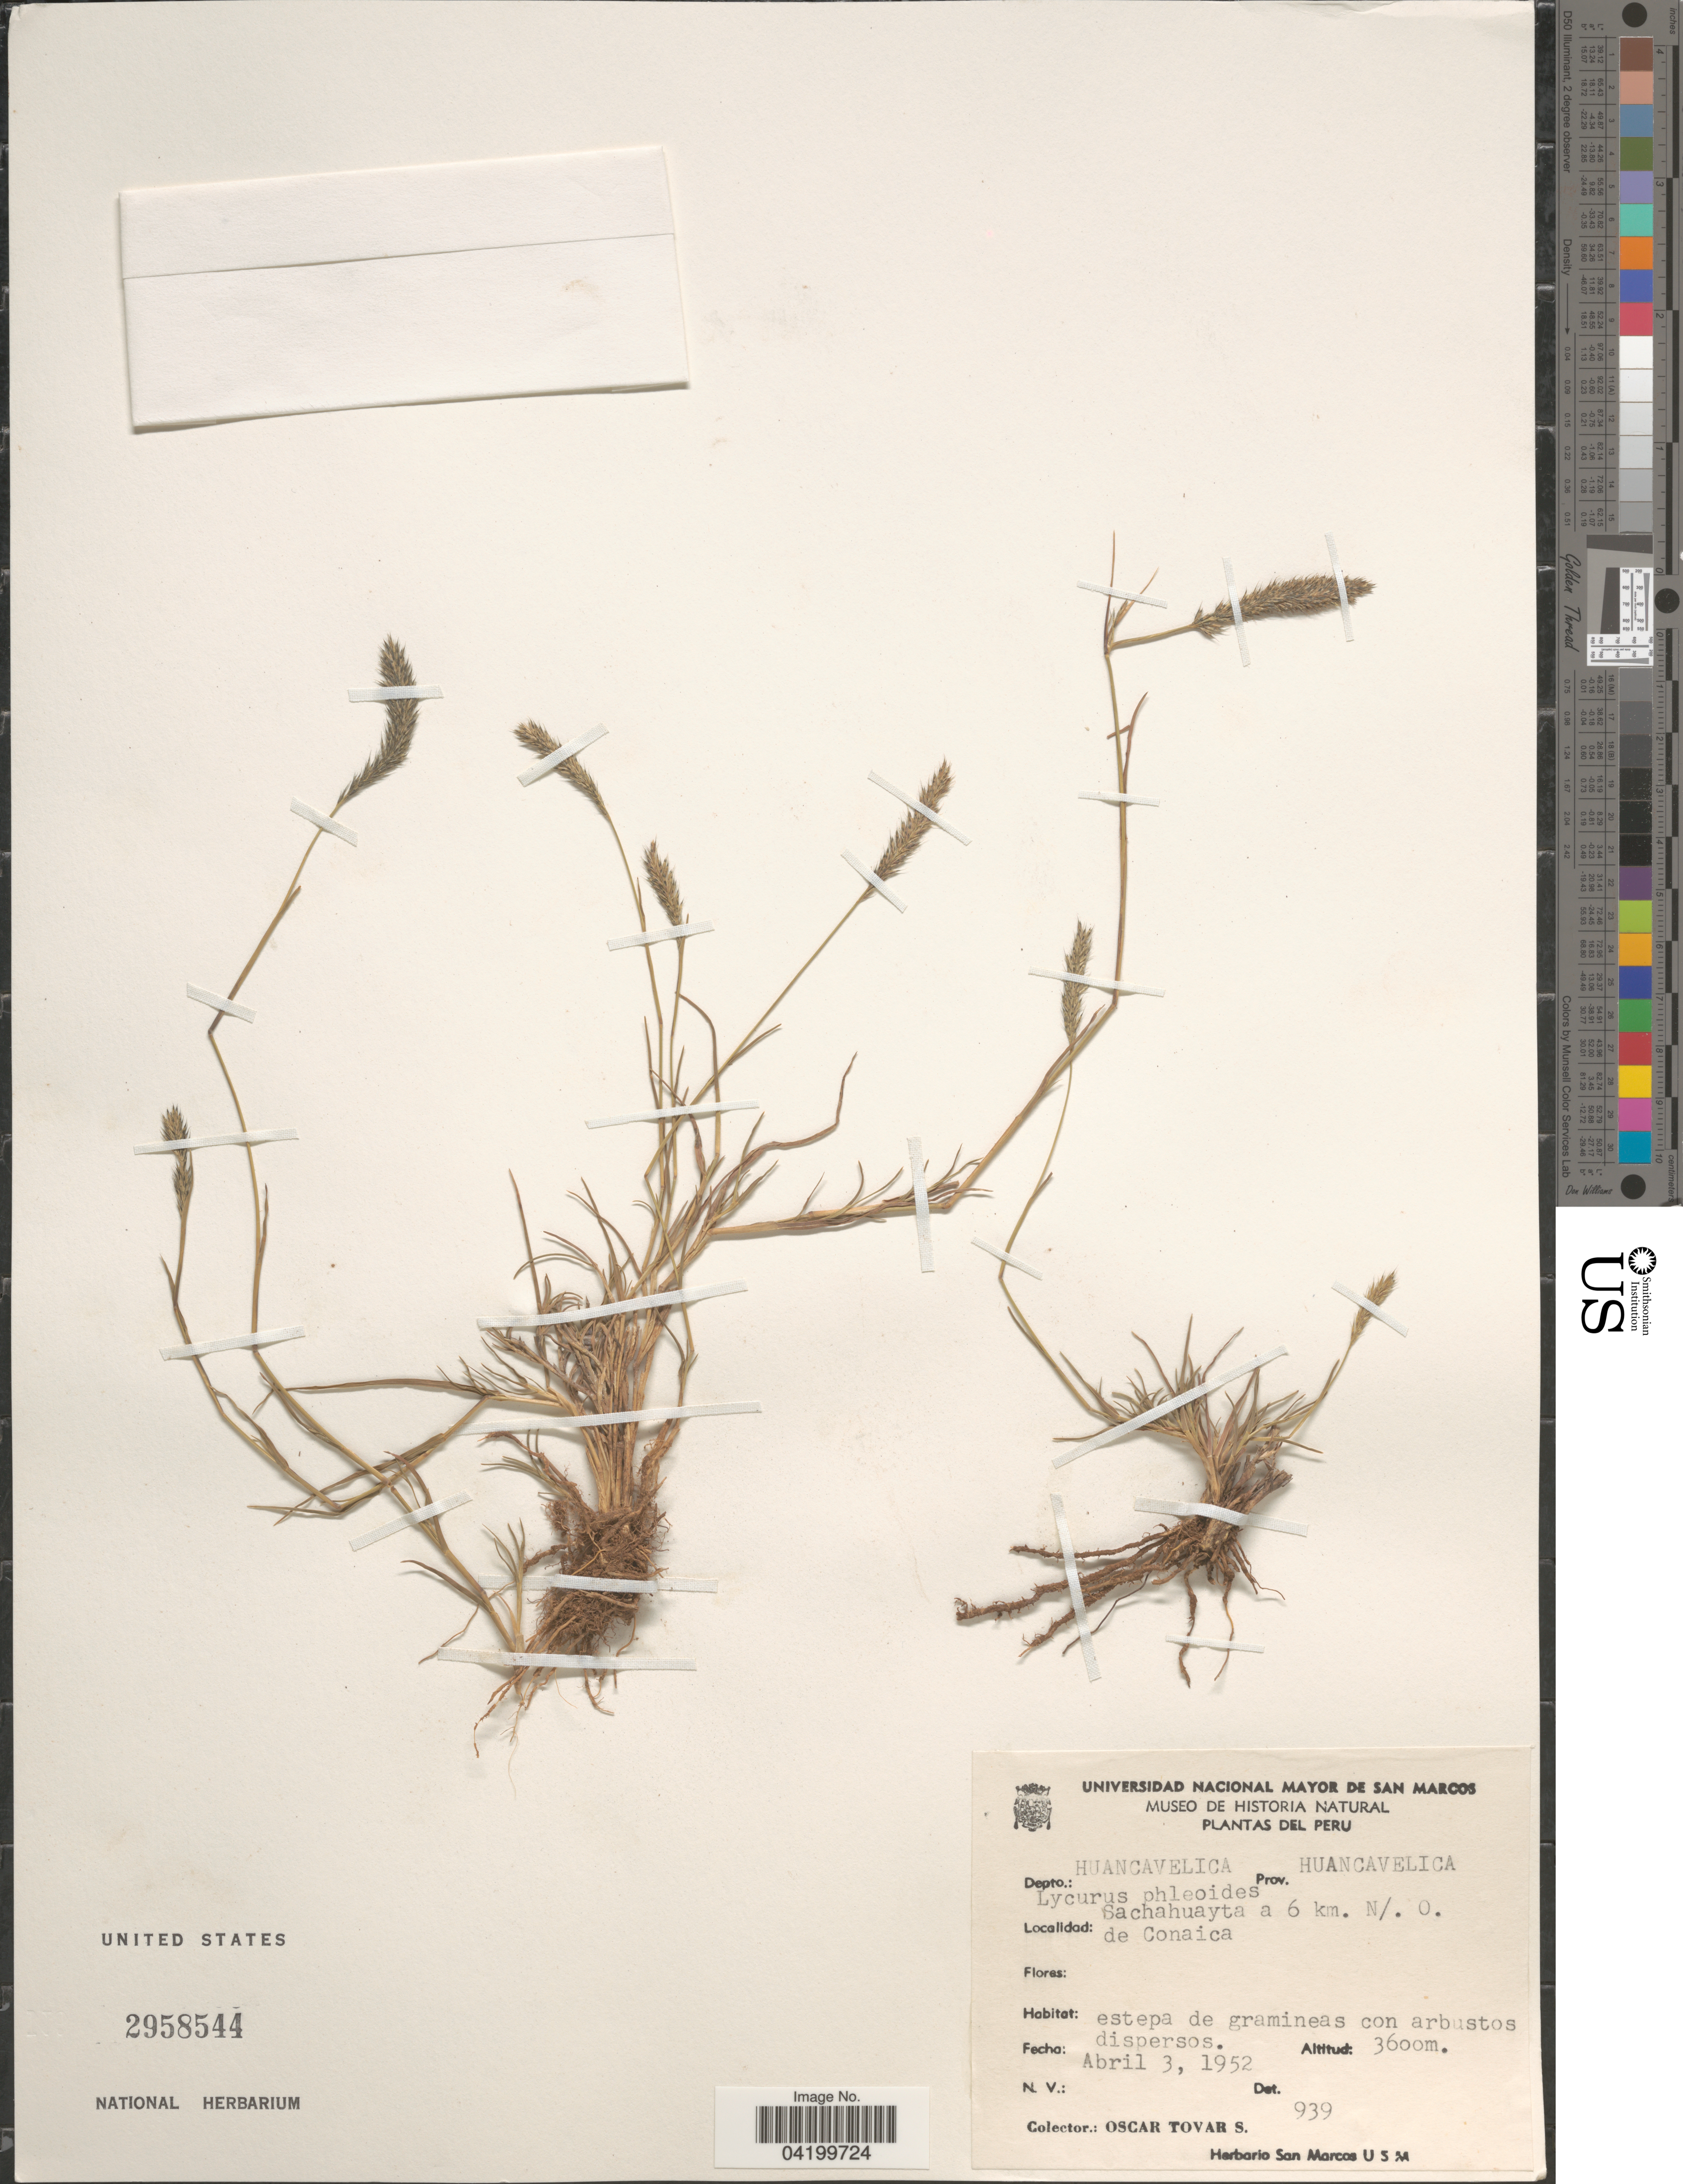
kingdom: Plantae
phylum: Tracheophyta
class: Liliopsida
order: Poales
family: Poaceae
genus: Muhlenbergia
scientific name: Muhlenbergia phalaroides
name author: (Kunth) P.M. Peterson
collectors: Ó. Tovar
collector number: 939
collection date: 1952-04-03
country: Peru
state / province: Huancavelica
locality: Depto.: Huancavelica. Prov. Huancavelica. Sachahuayta a 6 km. N/. O. de Conaica.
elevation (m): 3600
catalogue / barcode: US 2958544